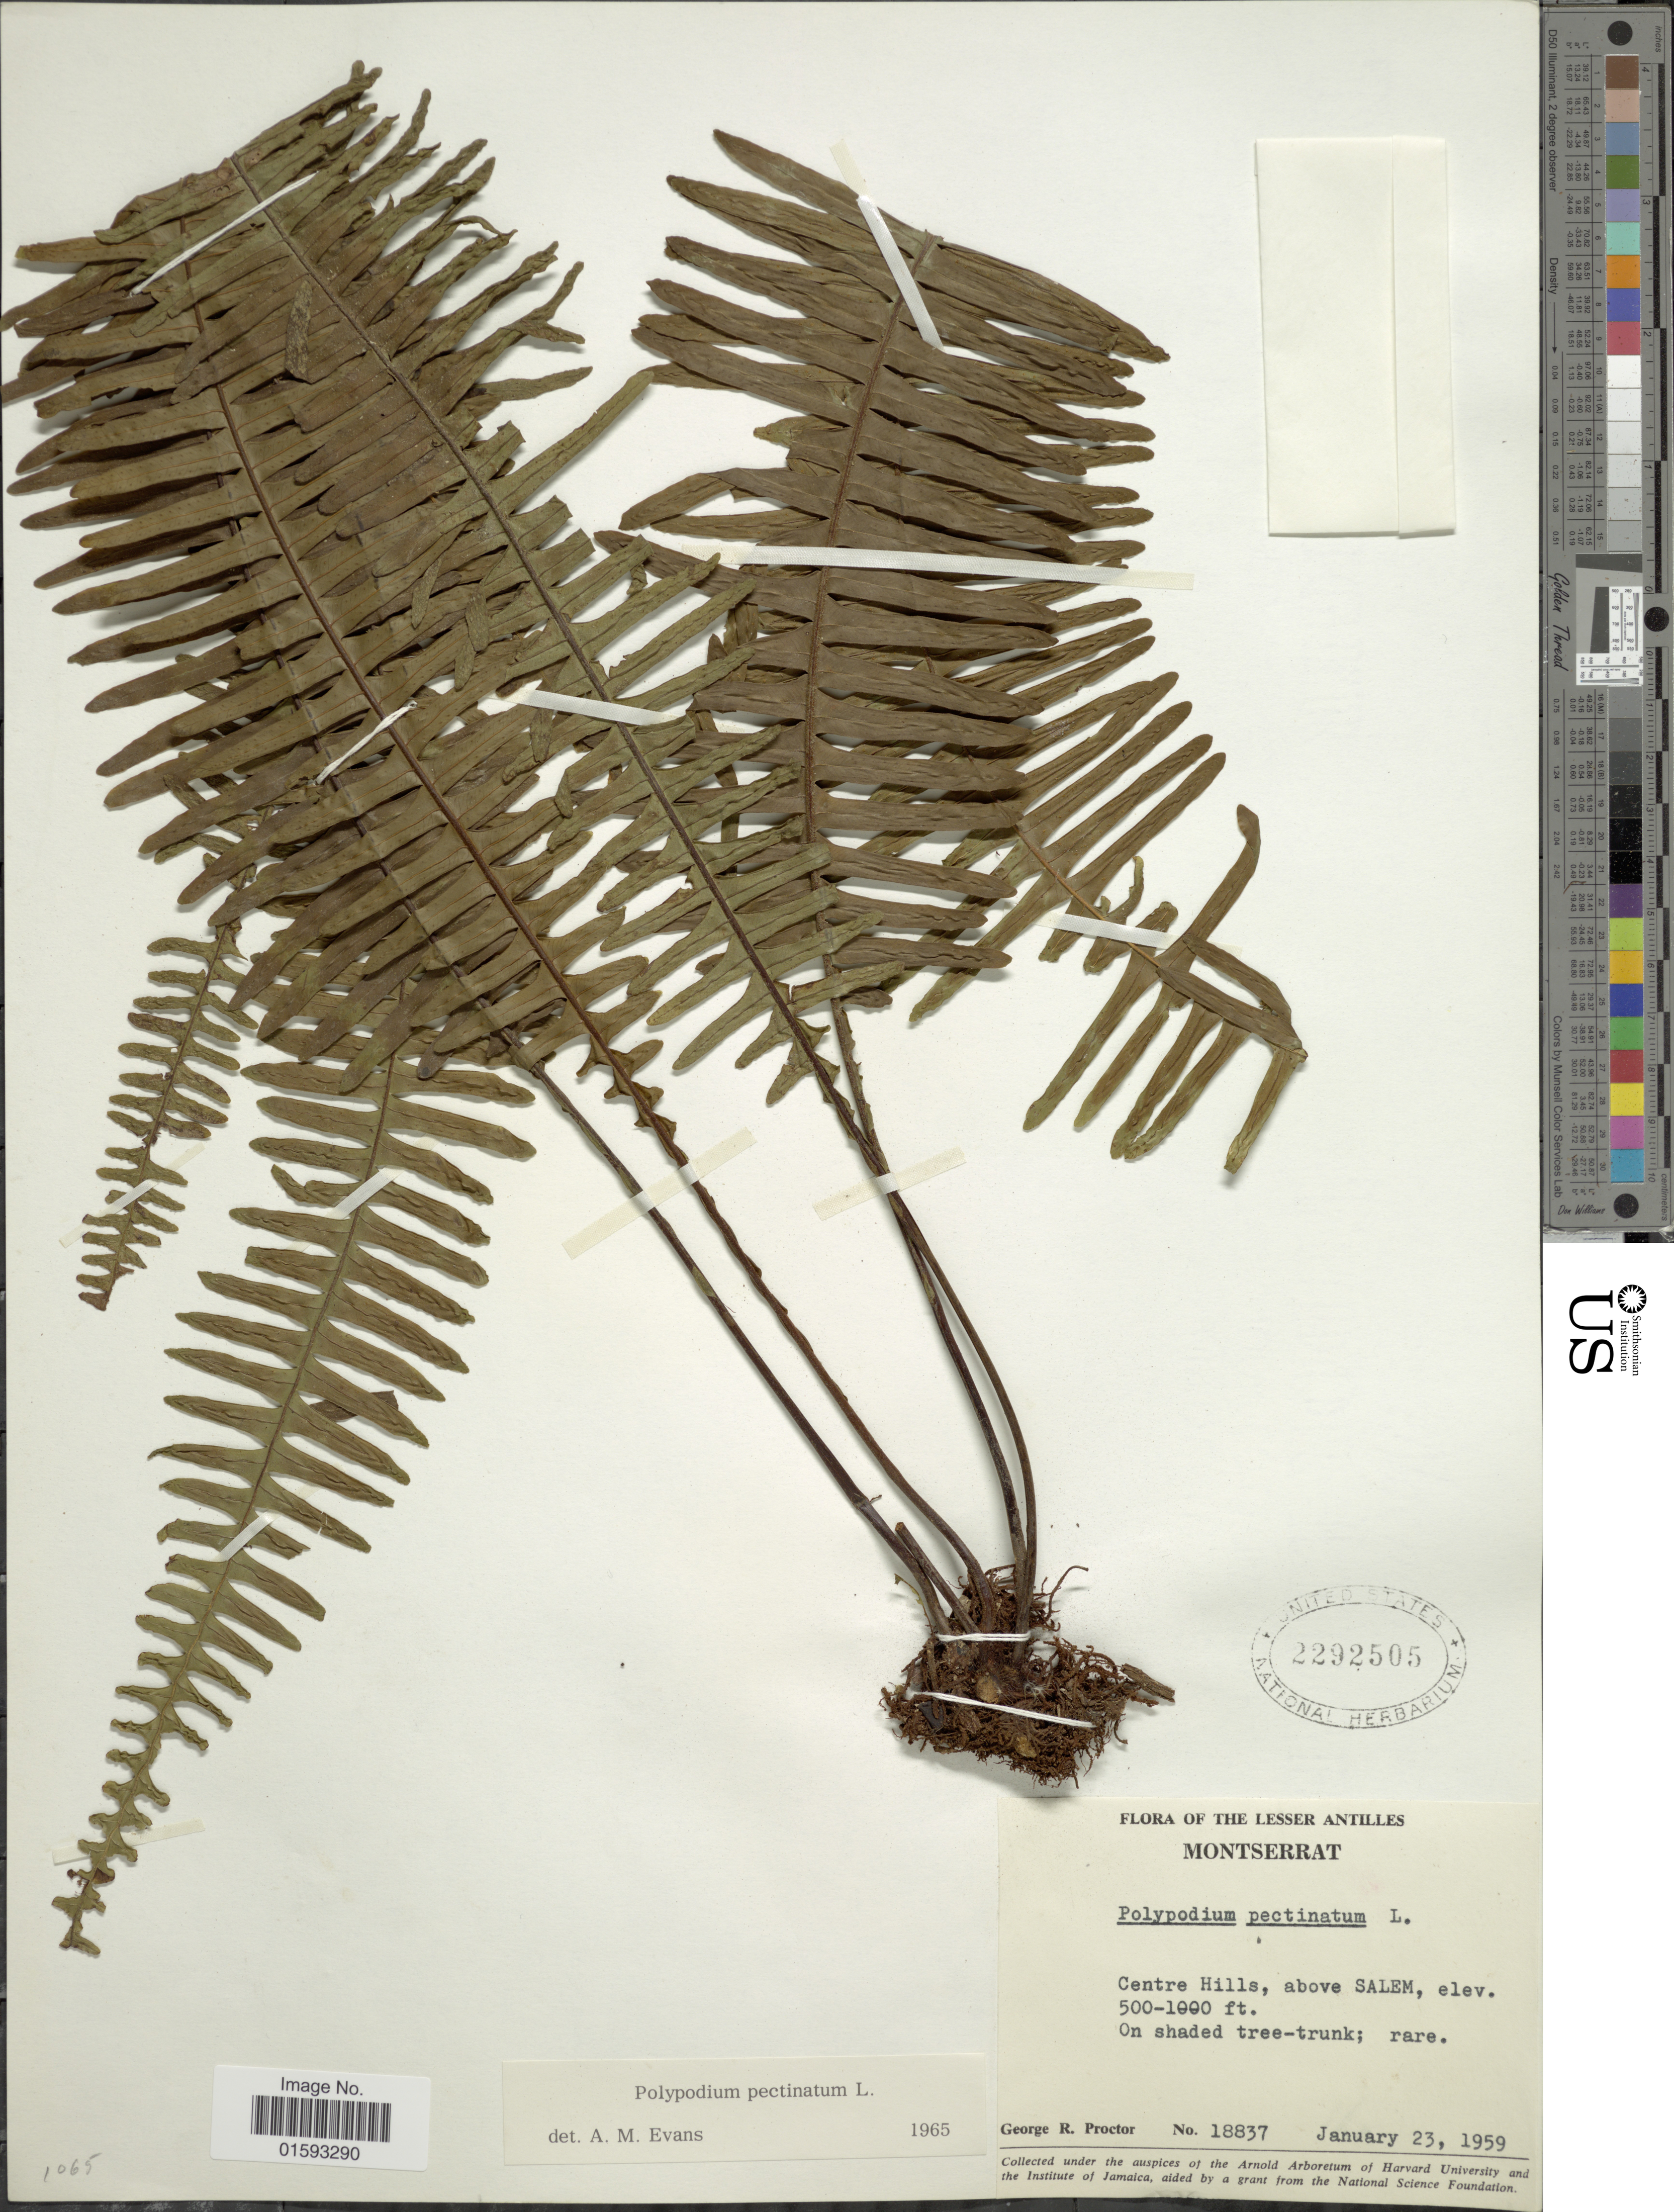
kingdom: Plantae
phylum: Tracheophyta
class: Polypodiopsida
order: Polypodiales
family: Polypodiaceae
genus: Pecluma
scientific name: Pecluma pectinata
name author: (L.) M.G. Price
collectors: G. R. Proctor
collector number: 18837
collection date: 1959-01-23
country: Montserrat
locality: The Lesser Antilles, Centre Hills, above Salem, On shaded tree trunk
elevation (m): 152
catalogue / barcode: US 2292505